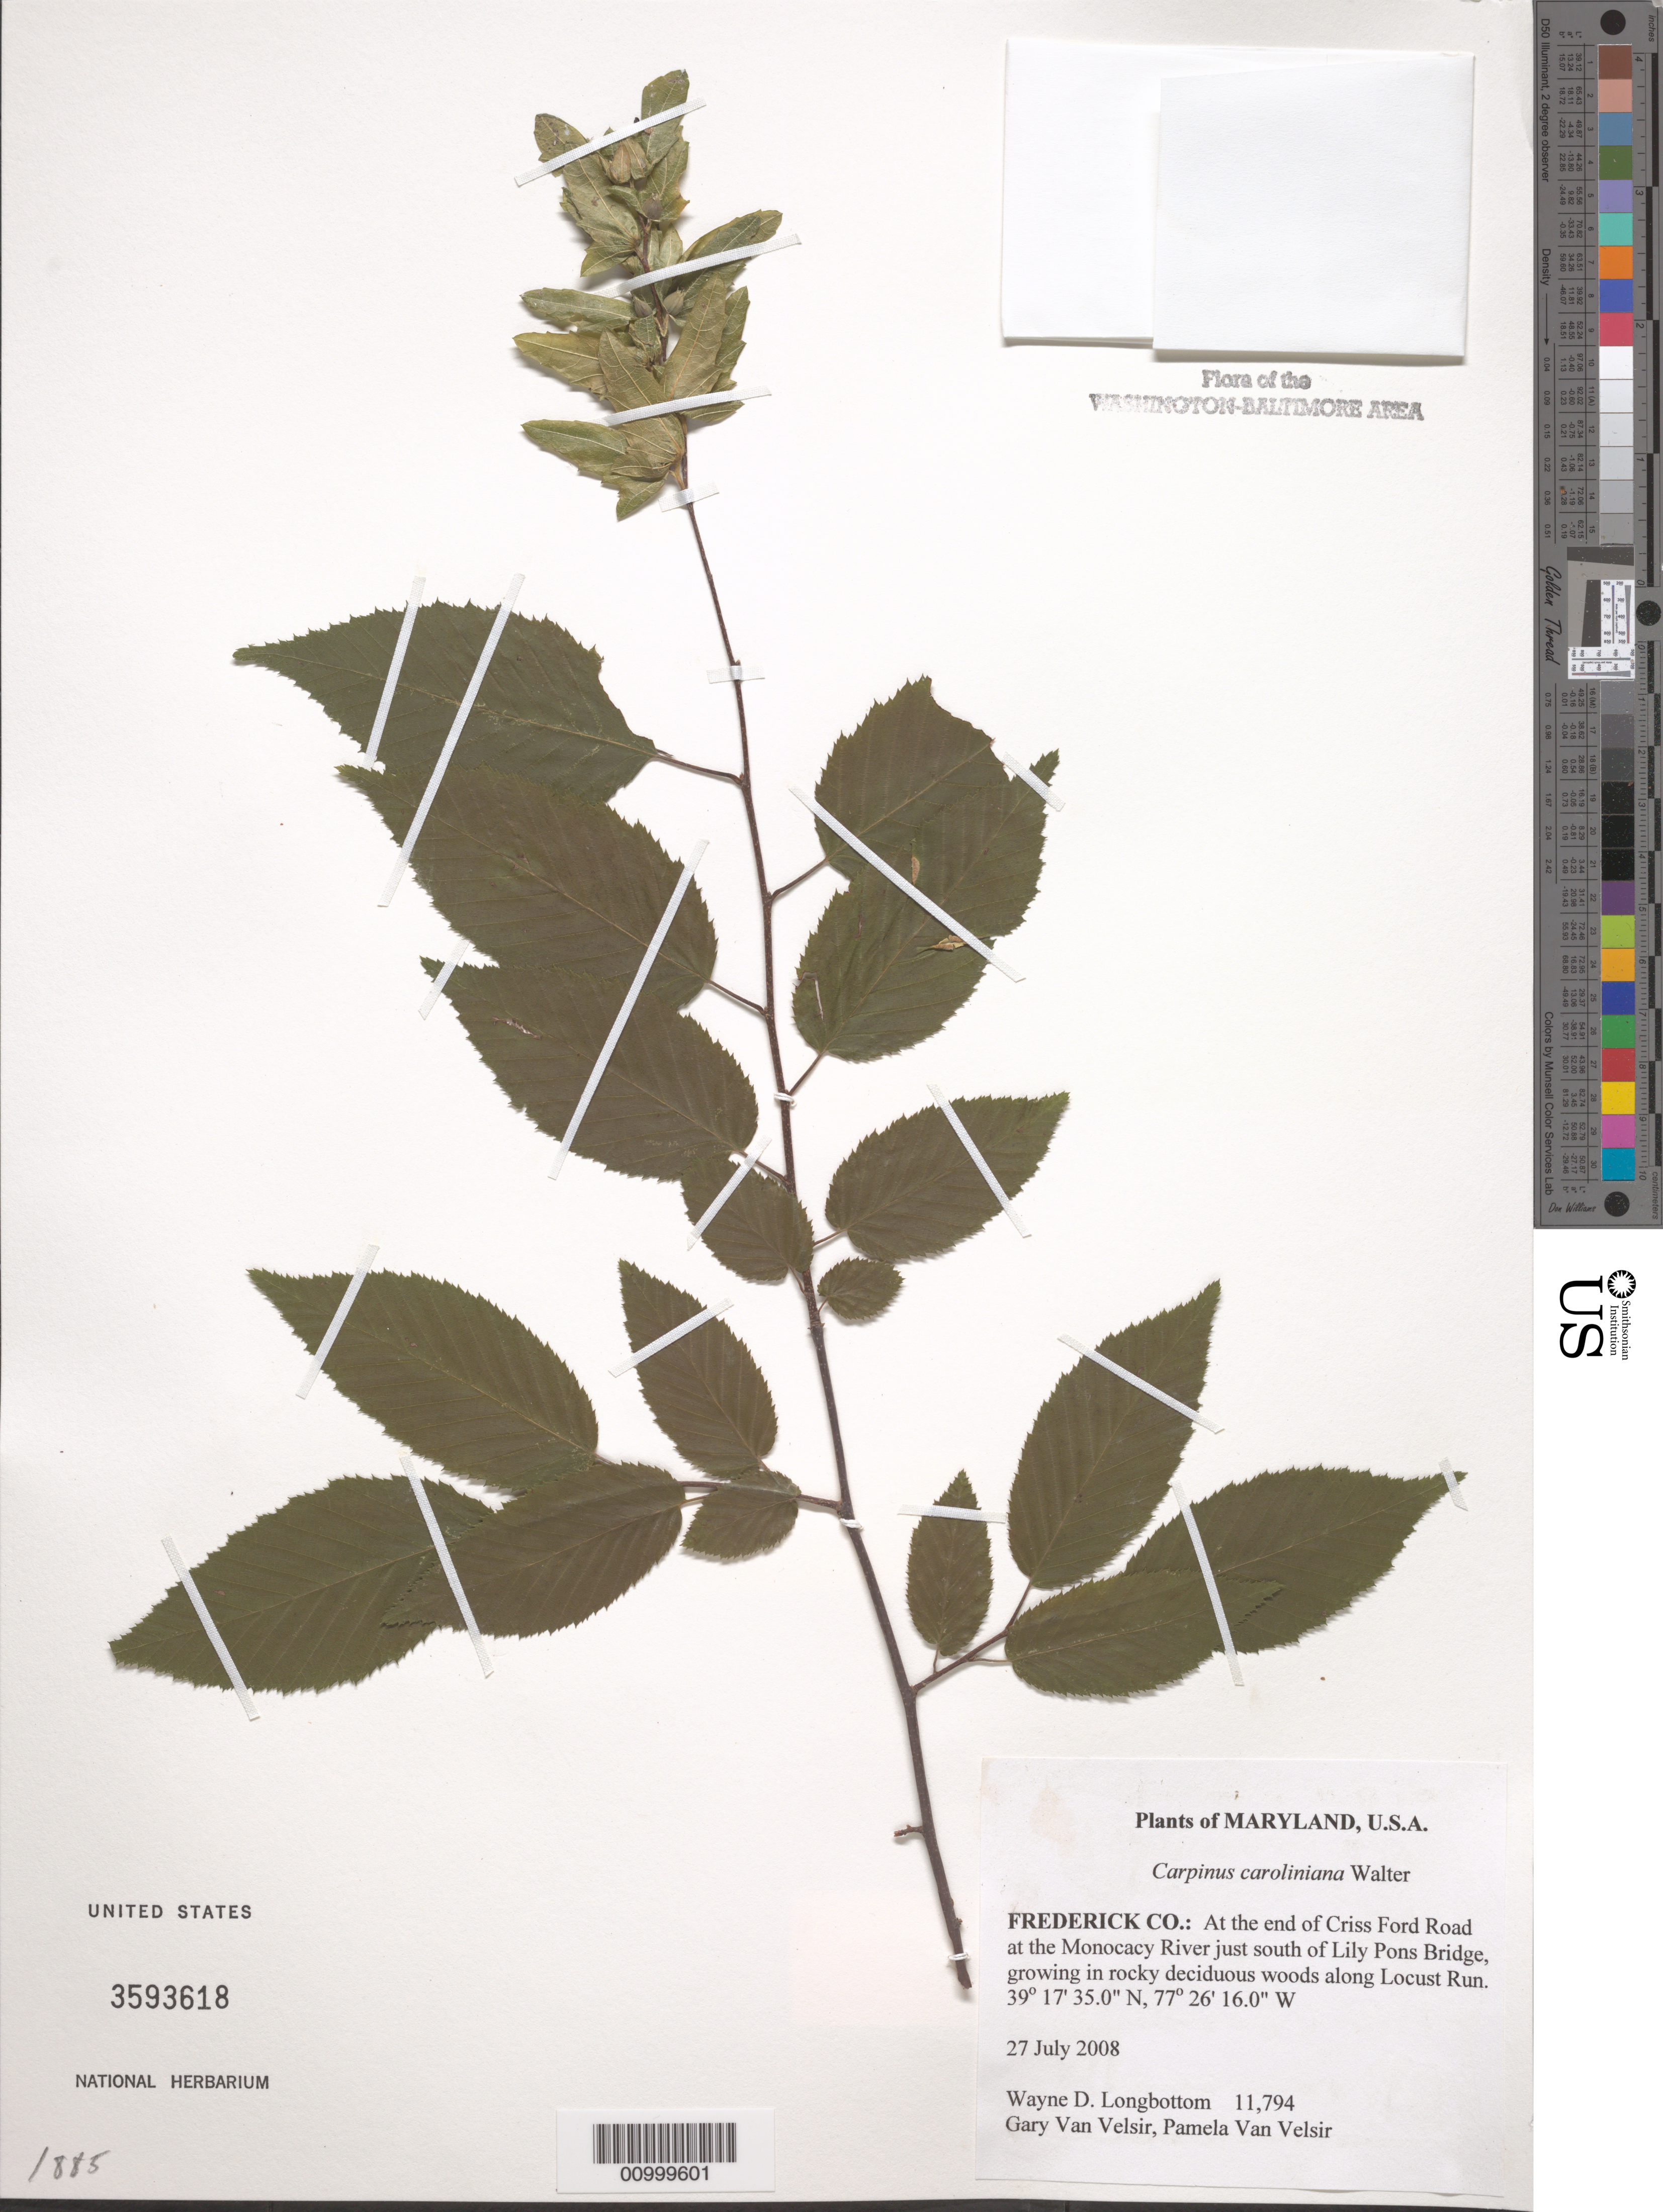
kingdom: Plantae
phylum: Tracheophyta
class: Magnoliopsida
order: Fagales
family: Betulaceae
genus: Carpinus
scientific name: Carpinus caroliniana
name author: Walter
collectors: W. D. Longbottom, G. Van Velsir & P. Van Velsir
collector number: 11794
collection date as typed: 27 July 2008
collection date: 2008-07-27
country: United States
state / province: Maryland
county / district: Frederick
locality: At the end of Criss Ford Road at the Monocacy River just south of Lily Pons Bridge, along Locust Run.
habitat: growing in rocky deciduous woods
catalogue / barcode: US 3593618